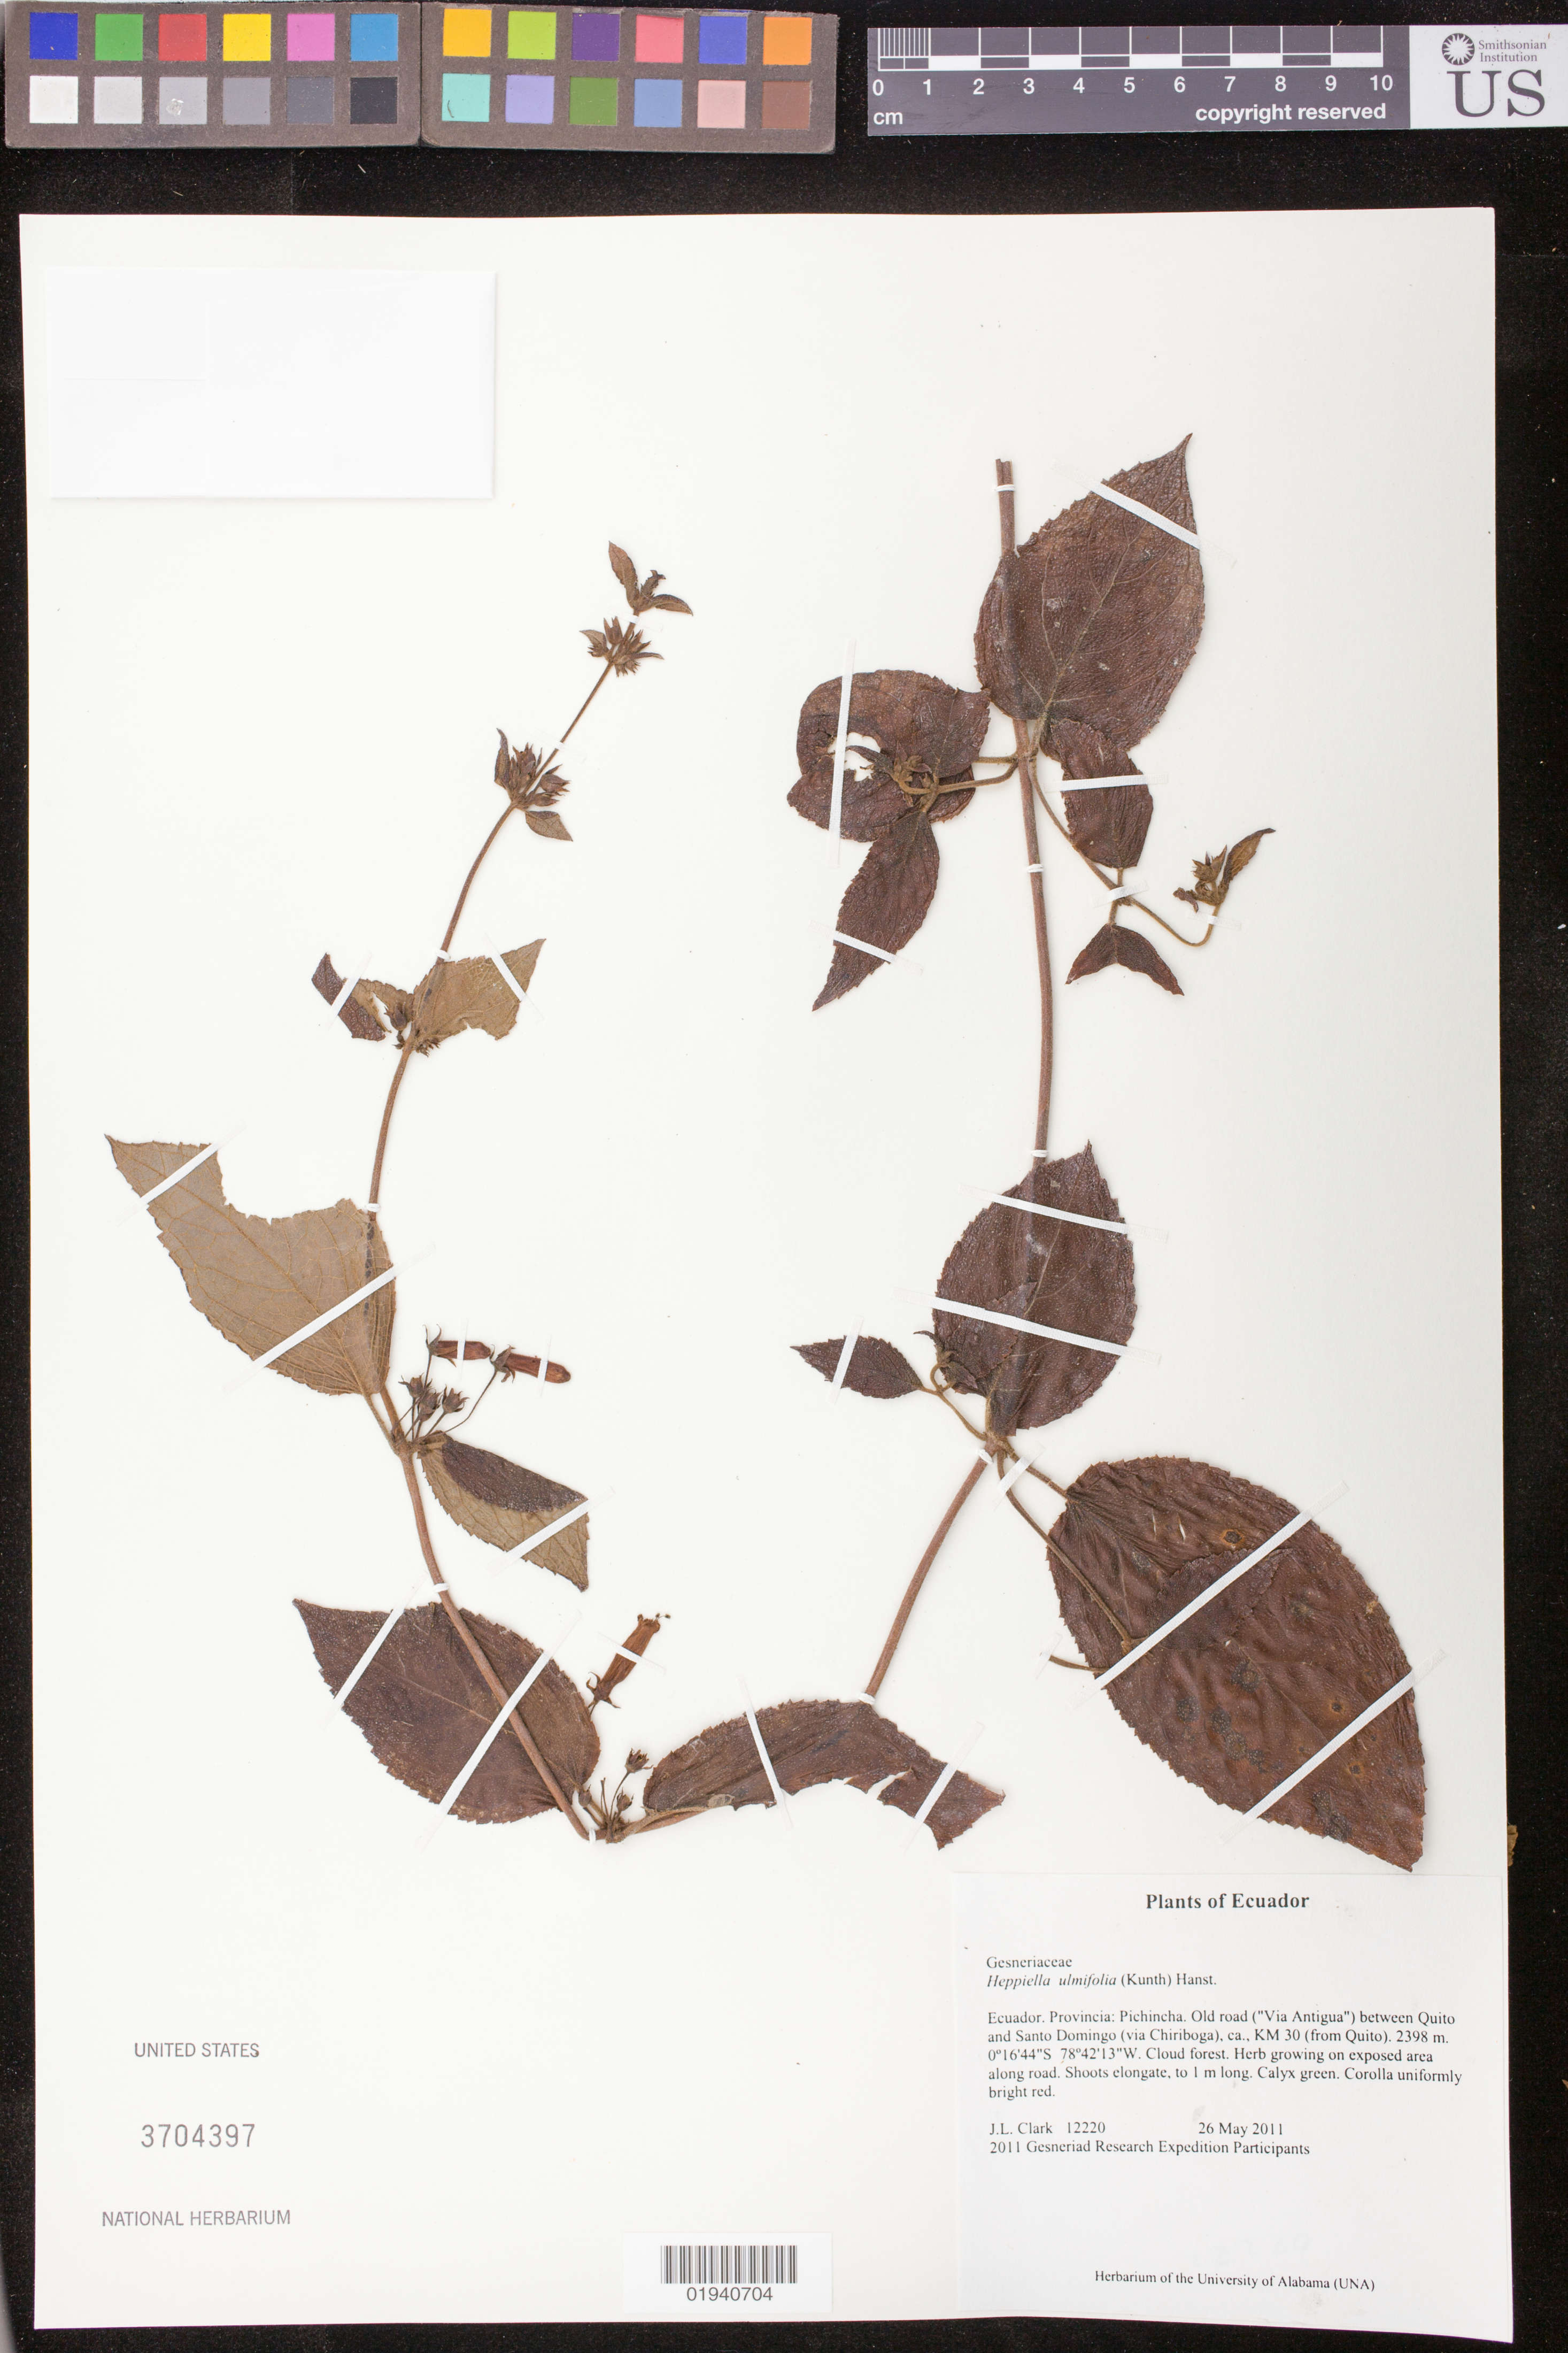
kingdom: Plantae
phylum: Tracheophyta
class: Magnoliopsida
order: Lamiales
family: Gesneriaceae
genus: Heppiella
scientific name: Heppiella ulmifolia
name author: (Kunth) Hanst.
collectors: J. L. Clark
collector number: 12220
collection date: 2011-05-26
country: Ecuador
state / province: Pichincha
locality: Ecuador. Provincia: Pichincha. Old road ("Via Antigua") between Quito and Santo Domingo (via Chiriboga), ca. KM 30 (from Quito).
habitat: Cloud forest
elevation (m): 2398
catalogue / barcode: US 3704397